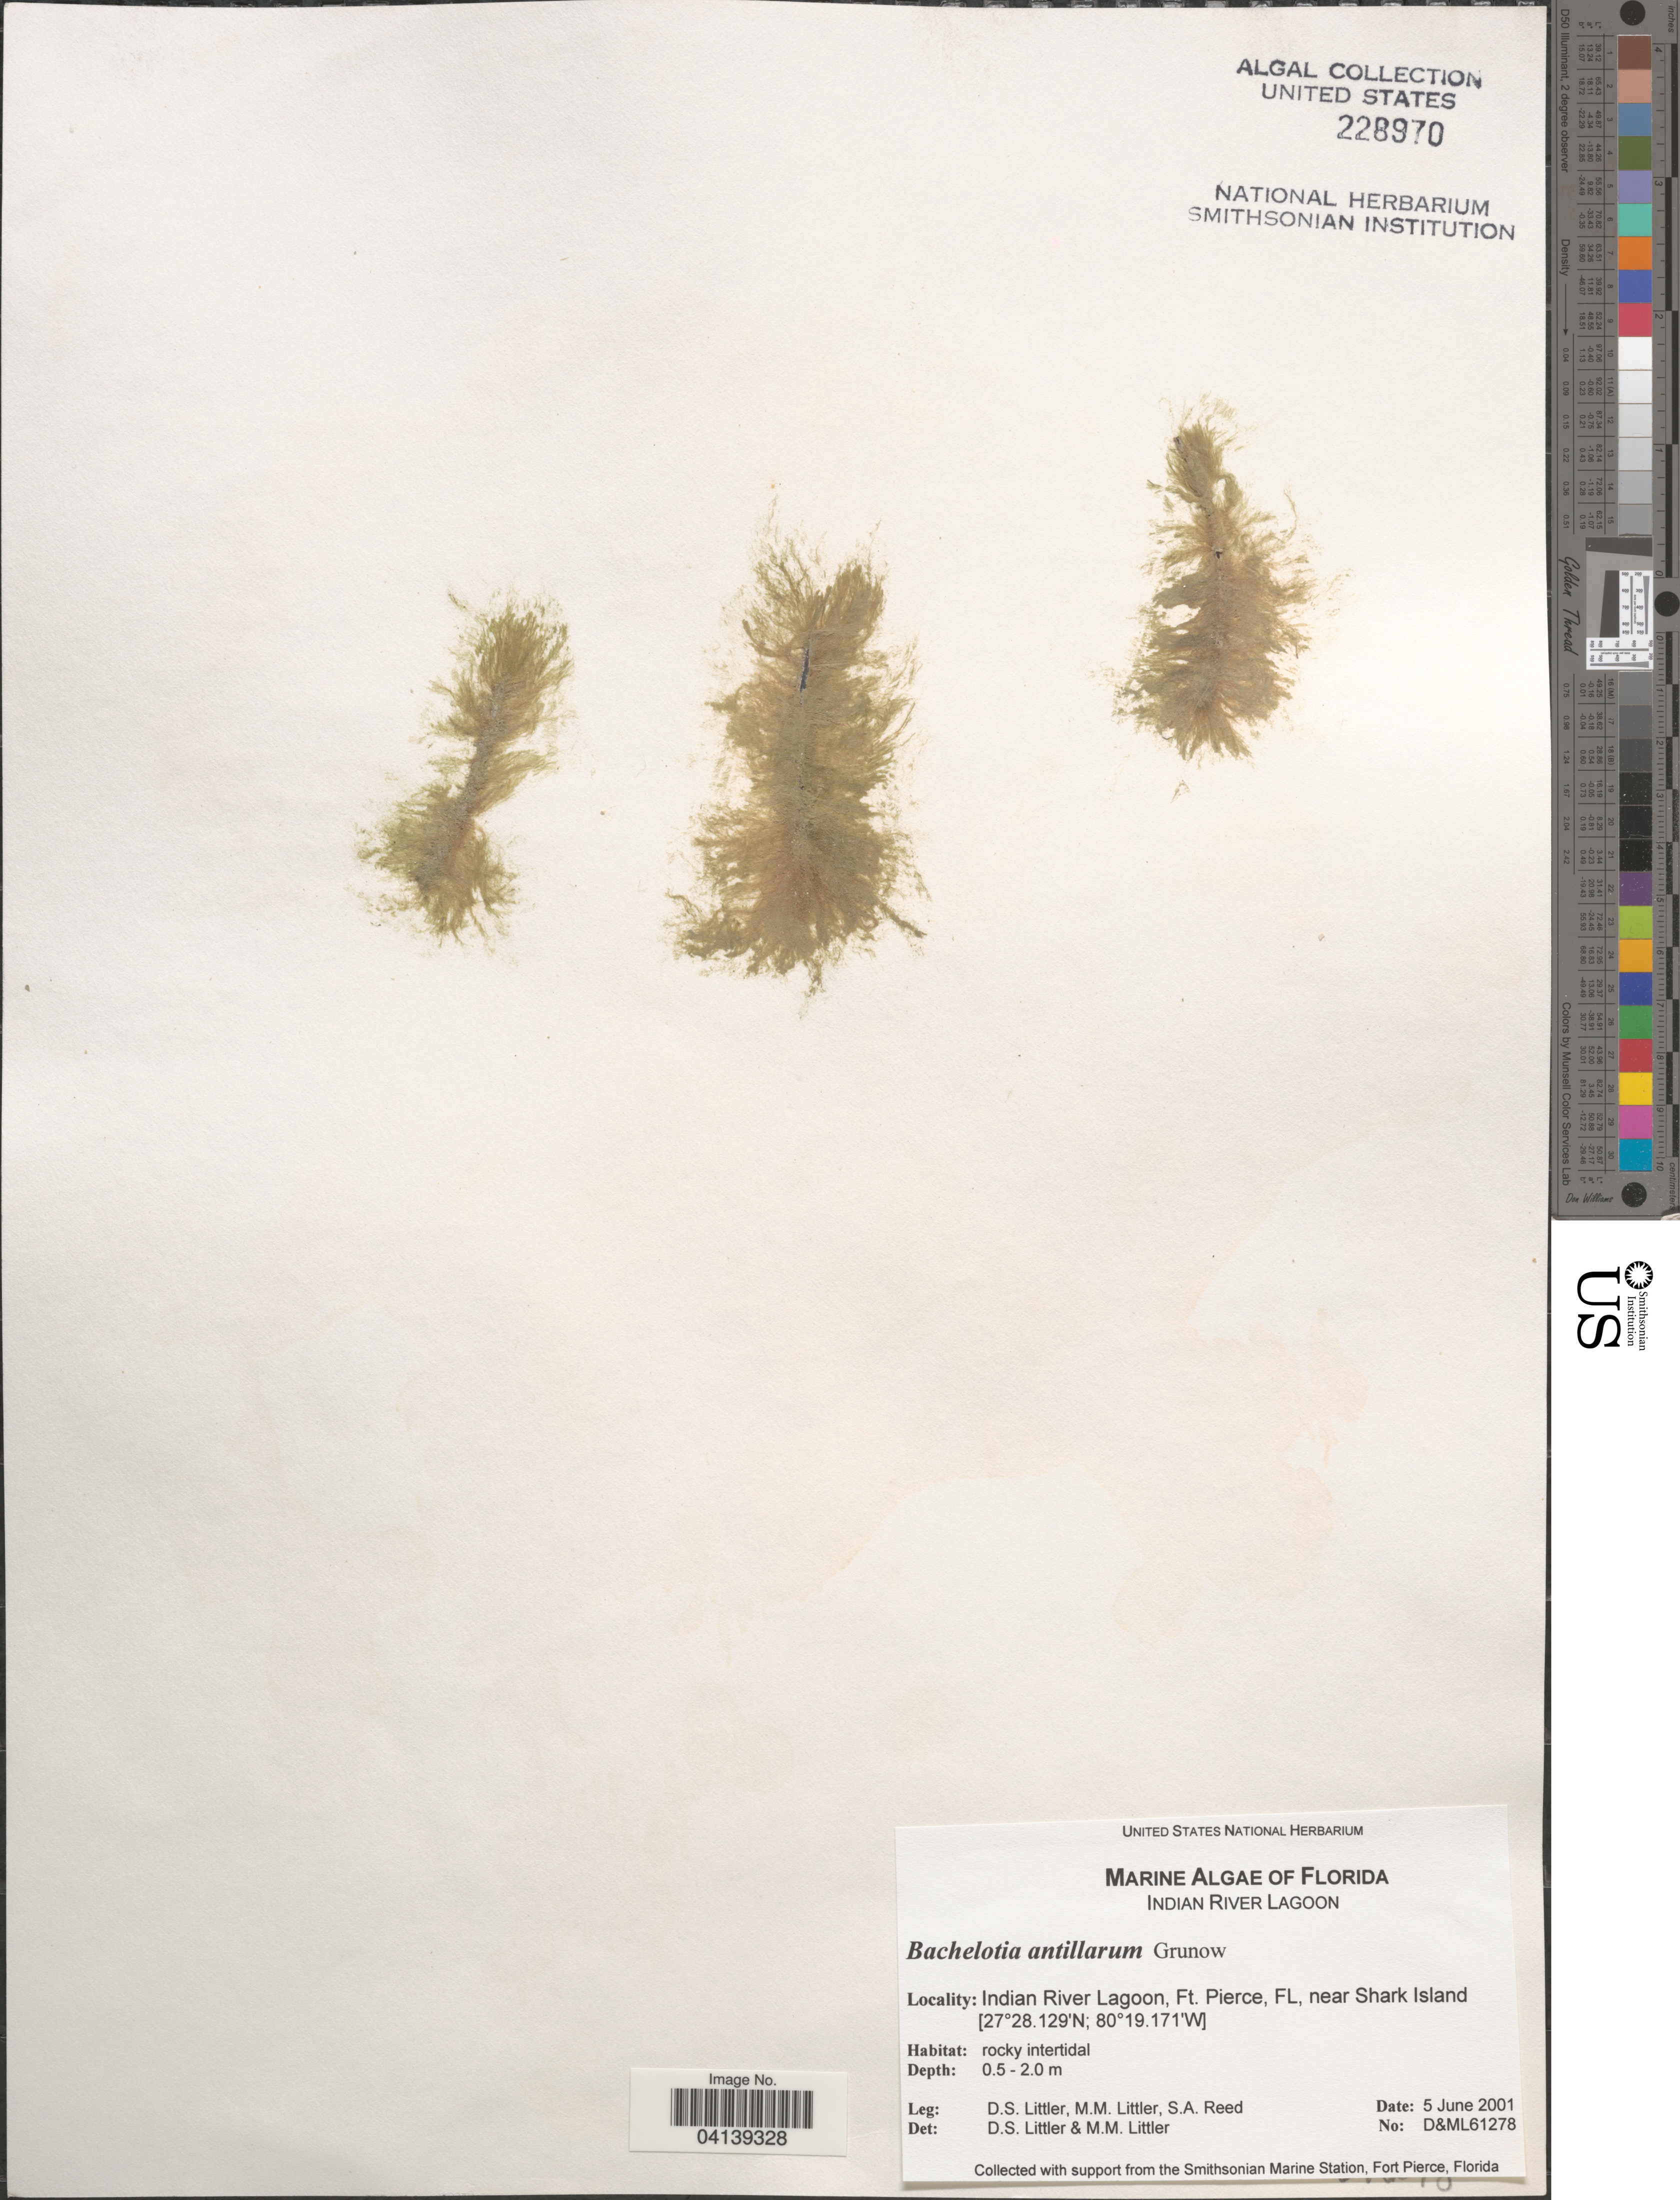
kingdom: Chromista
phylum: Ochrophyta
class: Phaeophyceae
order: Ectocarpales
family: Ectocarpaceae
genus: Bachelotia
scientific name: Bachelotia antillarum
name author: (Grunow) Gerloff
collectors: D. S. Littler & S. Reed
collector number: D&ML61278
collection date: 2001-06-05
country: United States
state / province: Florida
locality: Indian River Lagoon, Ft. Pierce, near Shark Island.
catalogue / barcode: US 228970